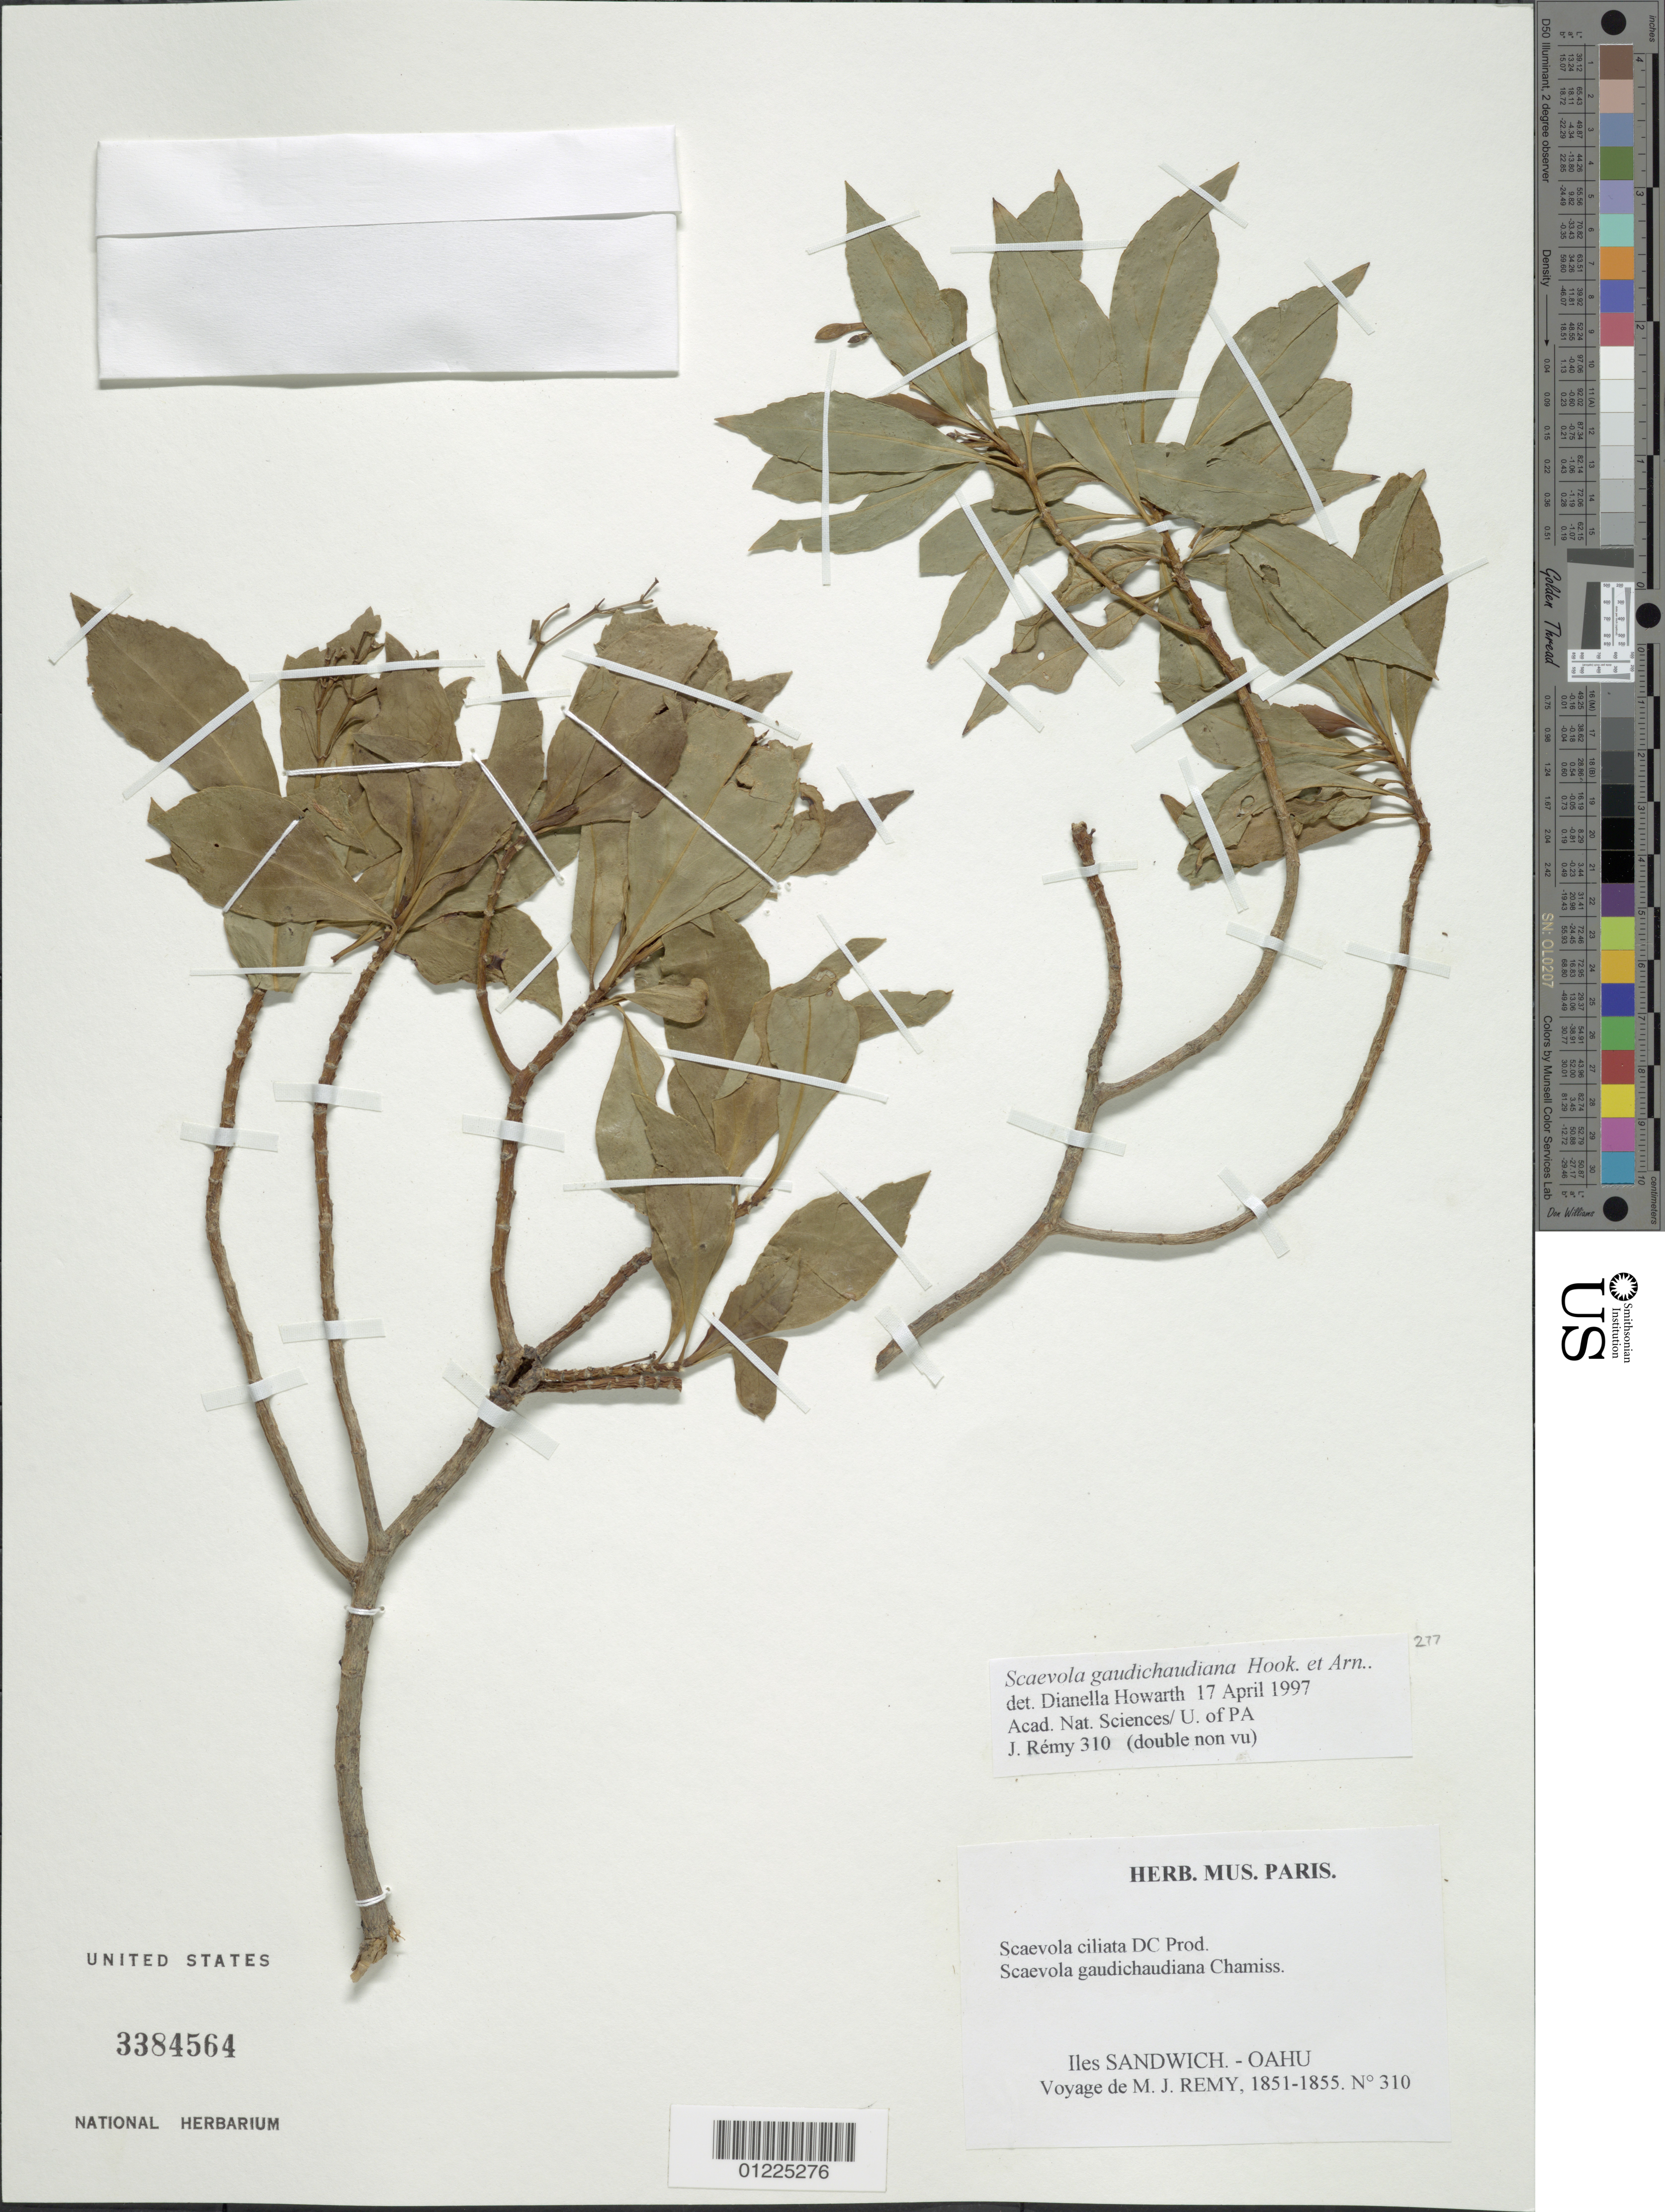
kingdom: Plantae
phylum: Tracheophyta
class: Magnoliopsida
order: Asterales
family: Goodeniaceae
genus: Scaevola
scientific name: Scaevola gaudichaudiana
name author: Cham.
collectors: M. J. Remy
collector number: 310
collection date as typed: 1851 to --- 1855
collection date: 1851/1855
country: United States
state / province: Hawaii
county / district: Honolulu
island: Oahu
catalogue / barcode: US 3384564